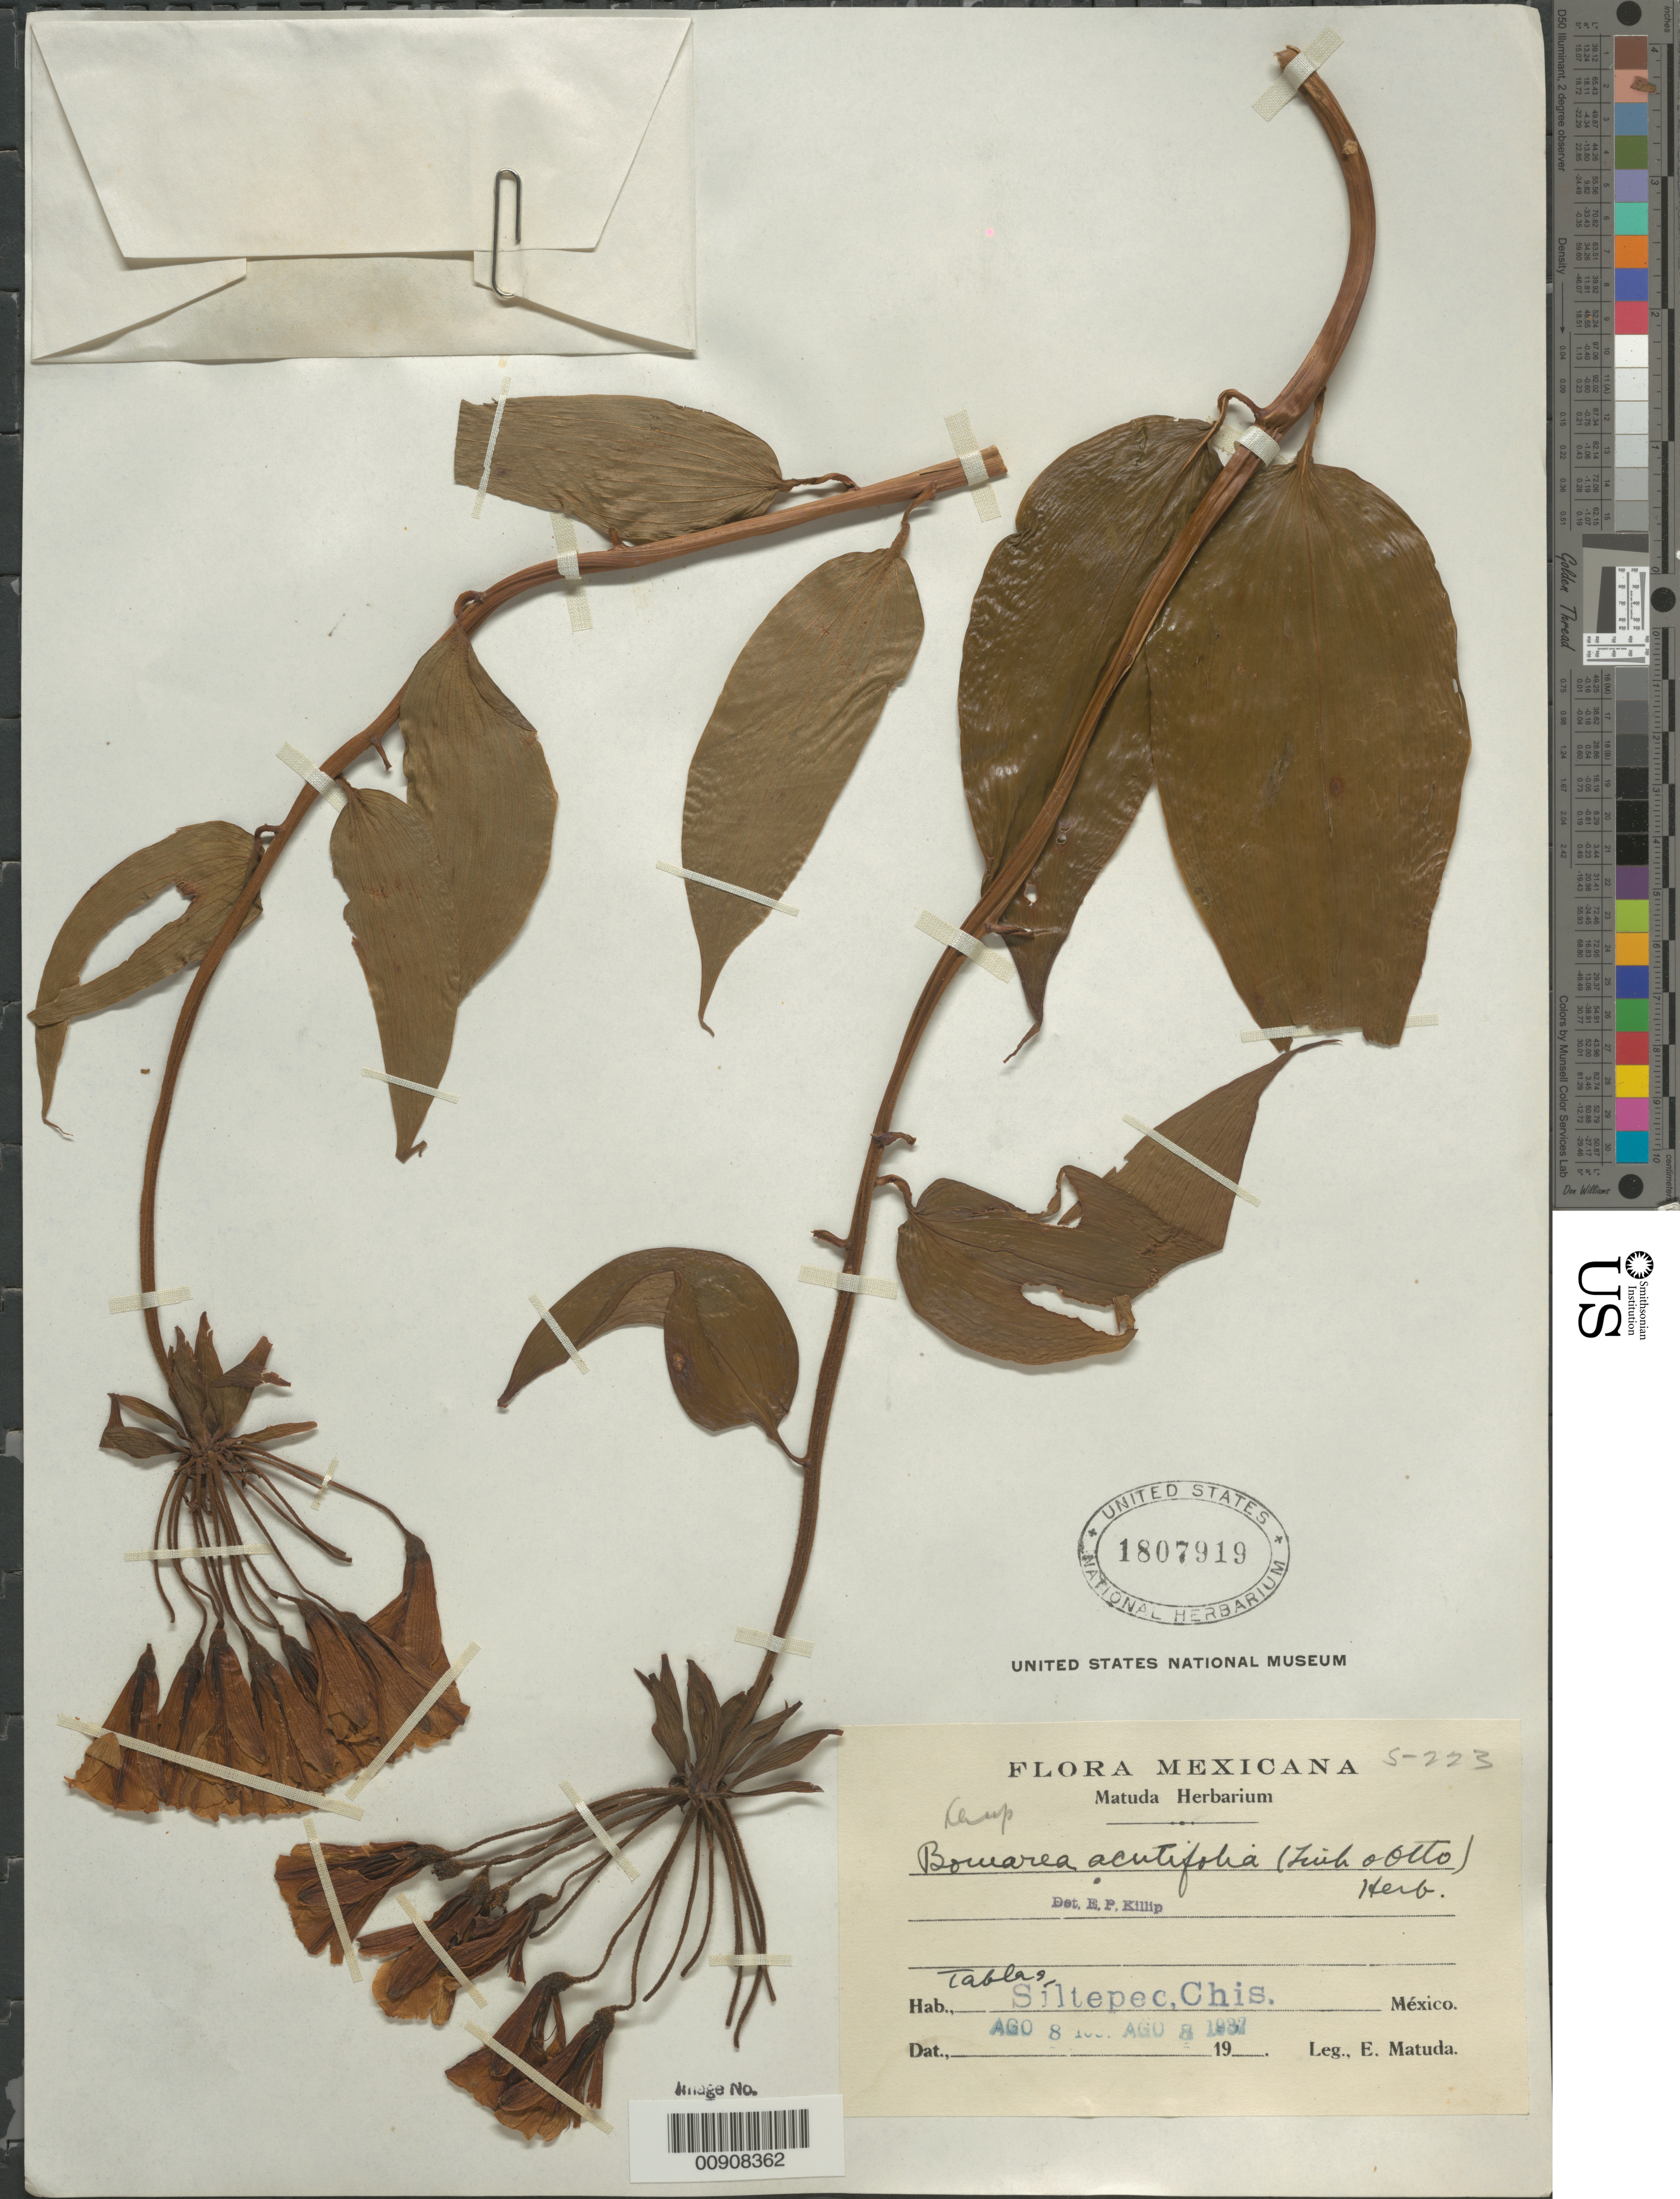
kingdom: Plantae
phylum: Tracheophyta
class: Liliopsida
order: Liliales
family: Alstroemeriaceae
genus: Bomarea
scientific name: Bomarea acutifolia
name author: (Link & Otto) Herb.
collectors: E. Matuda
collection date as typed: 08 Aug 1937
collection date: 1937-08-08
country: Mexico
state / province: Chiapas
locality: Tabla, Siltepec, Chiapas.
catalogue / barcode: US 1807919